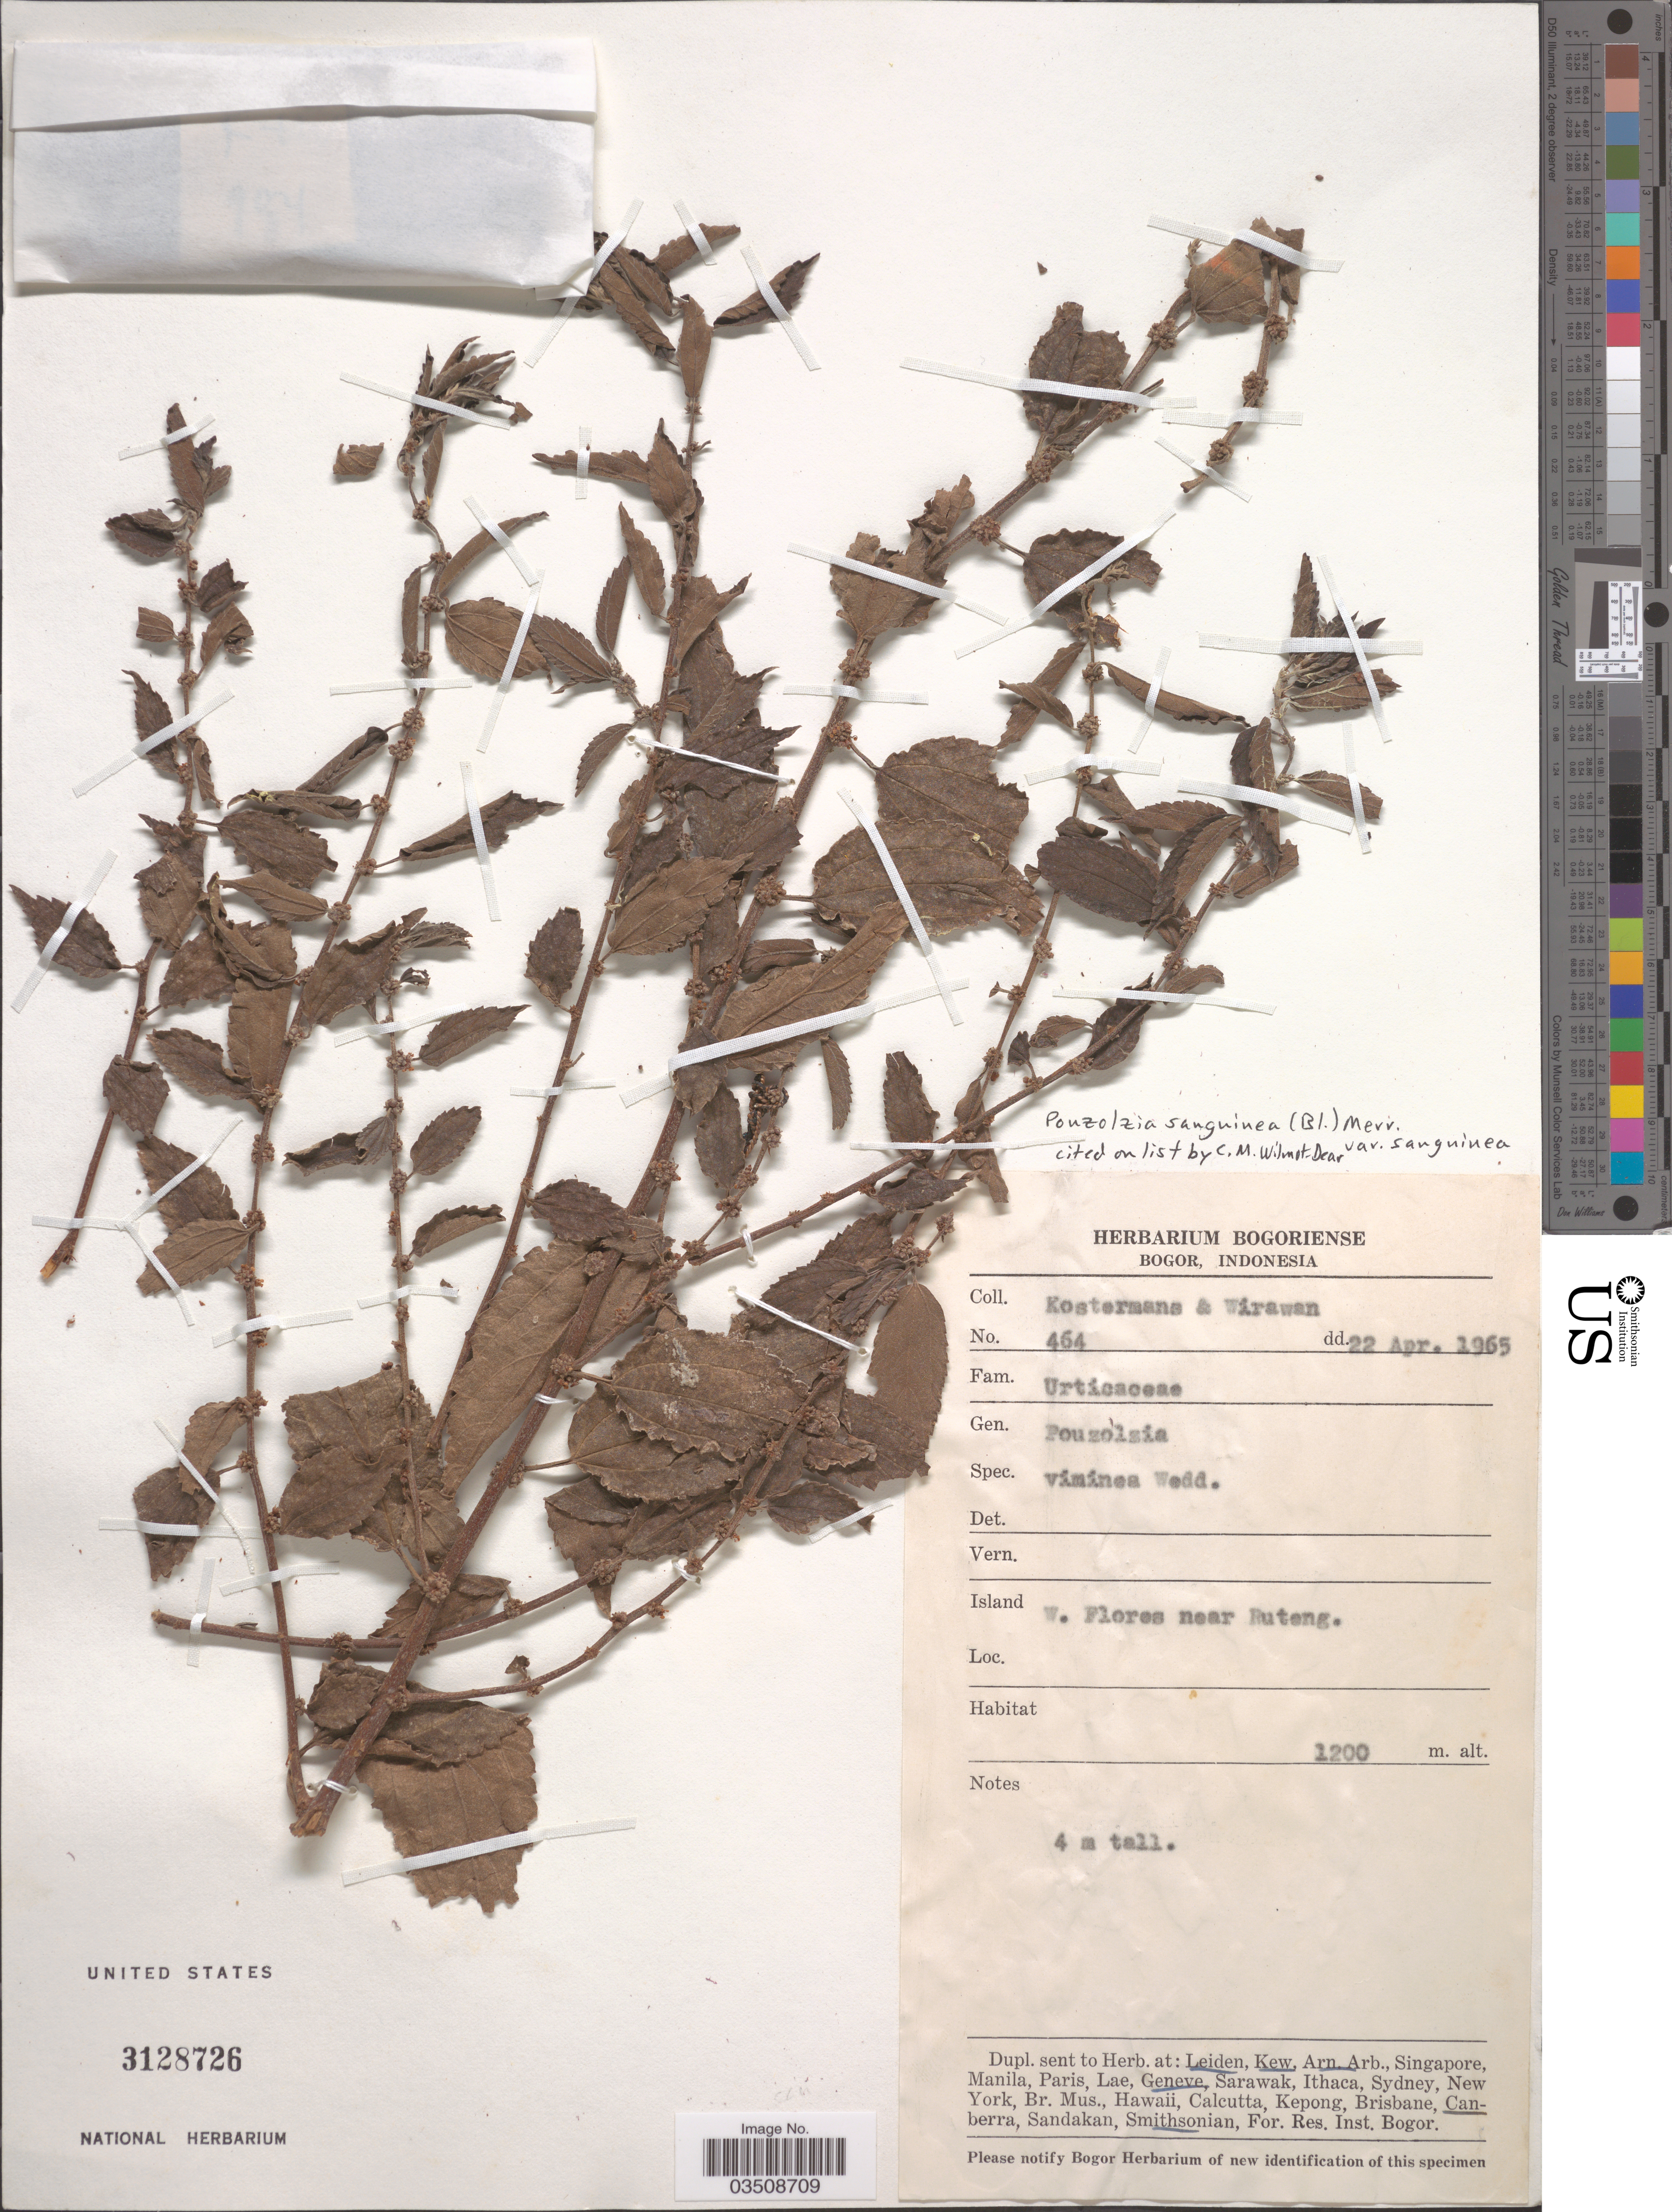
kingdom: Plantae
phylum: Tracheophyta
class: Magnoliopsida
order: Rosales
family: Urticaceae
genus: Pouzolzia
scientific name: Pouzolzia sanguinea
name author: (Blume) Merr.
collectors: Kostermans & -. Wirawan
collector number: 464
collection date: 1965-04-22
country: Indonesia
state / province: Nusa Tenggara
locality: Island W. Flores near Ruteng.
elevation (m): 1200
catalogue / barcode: US 3128726